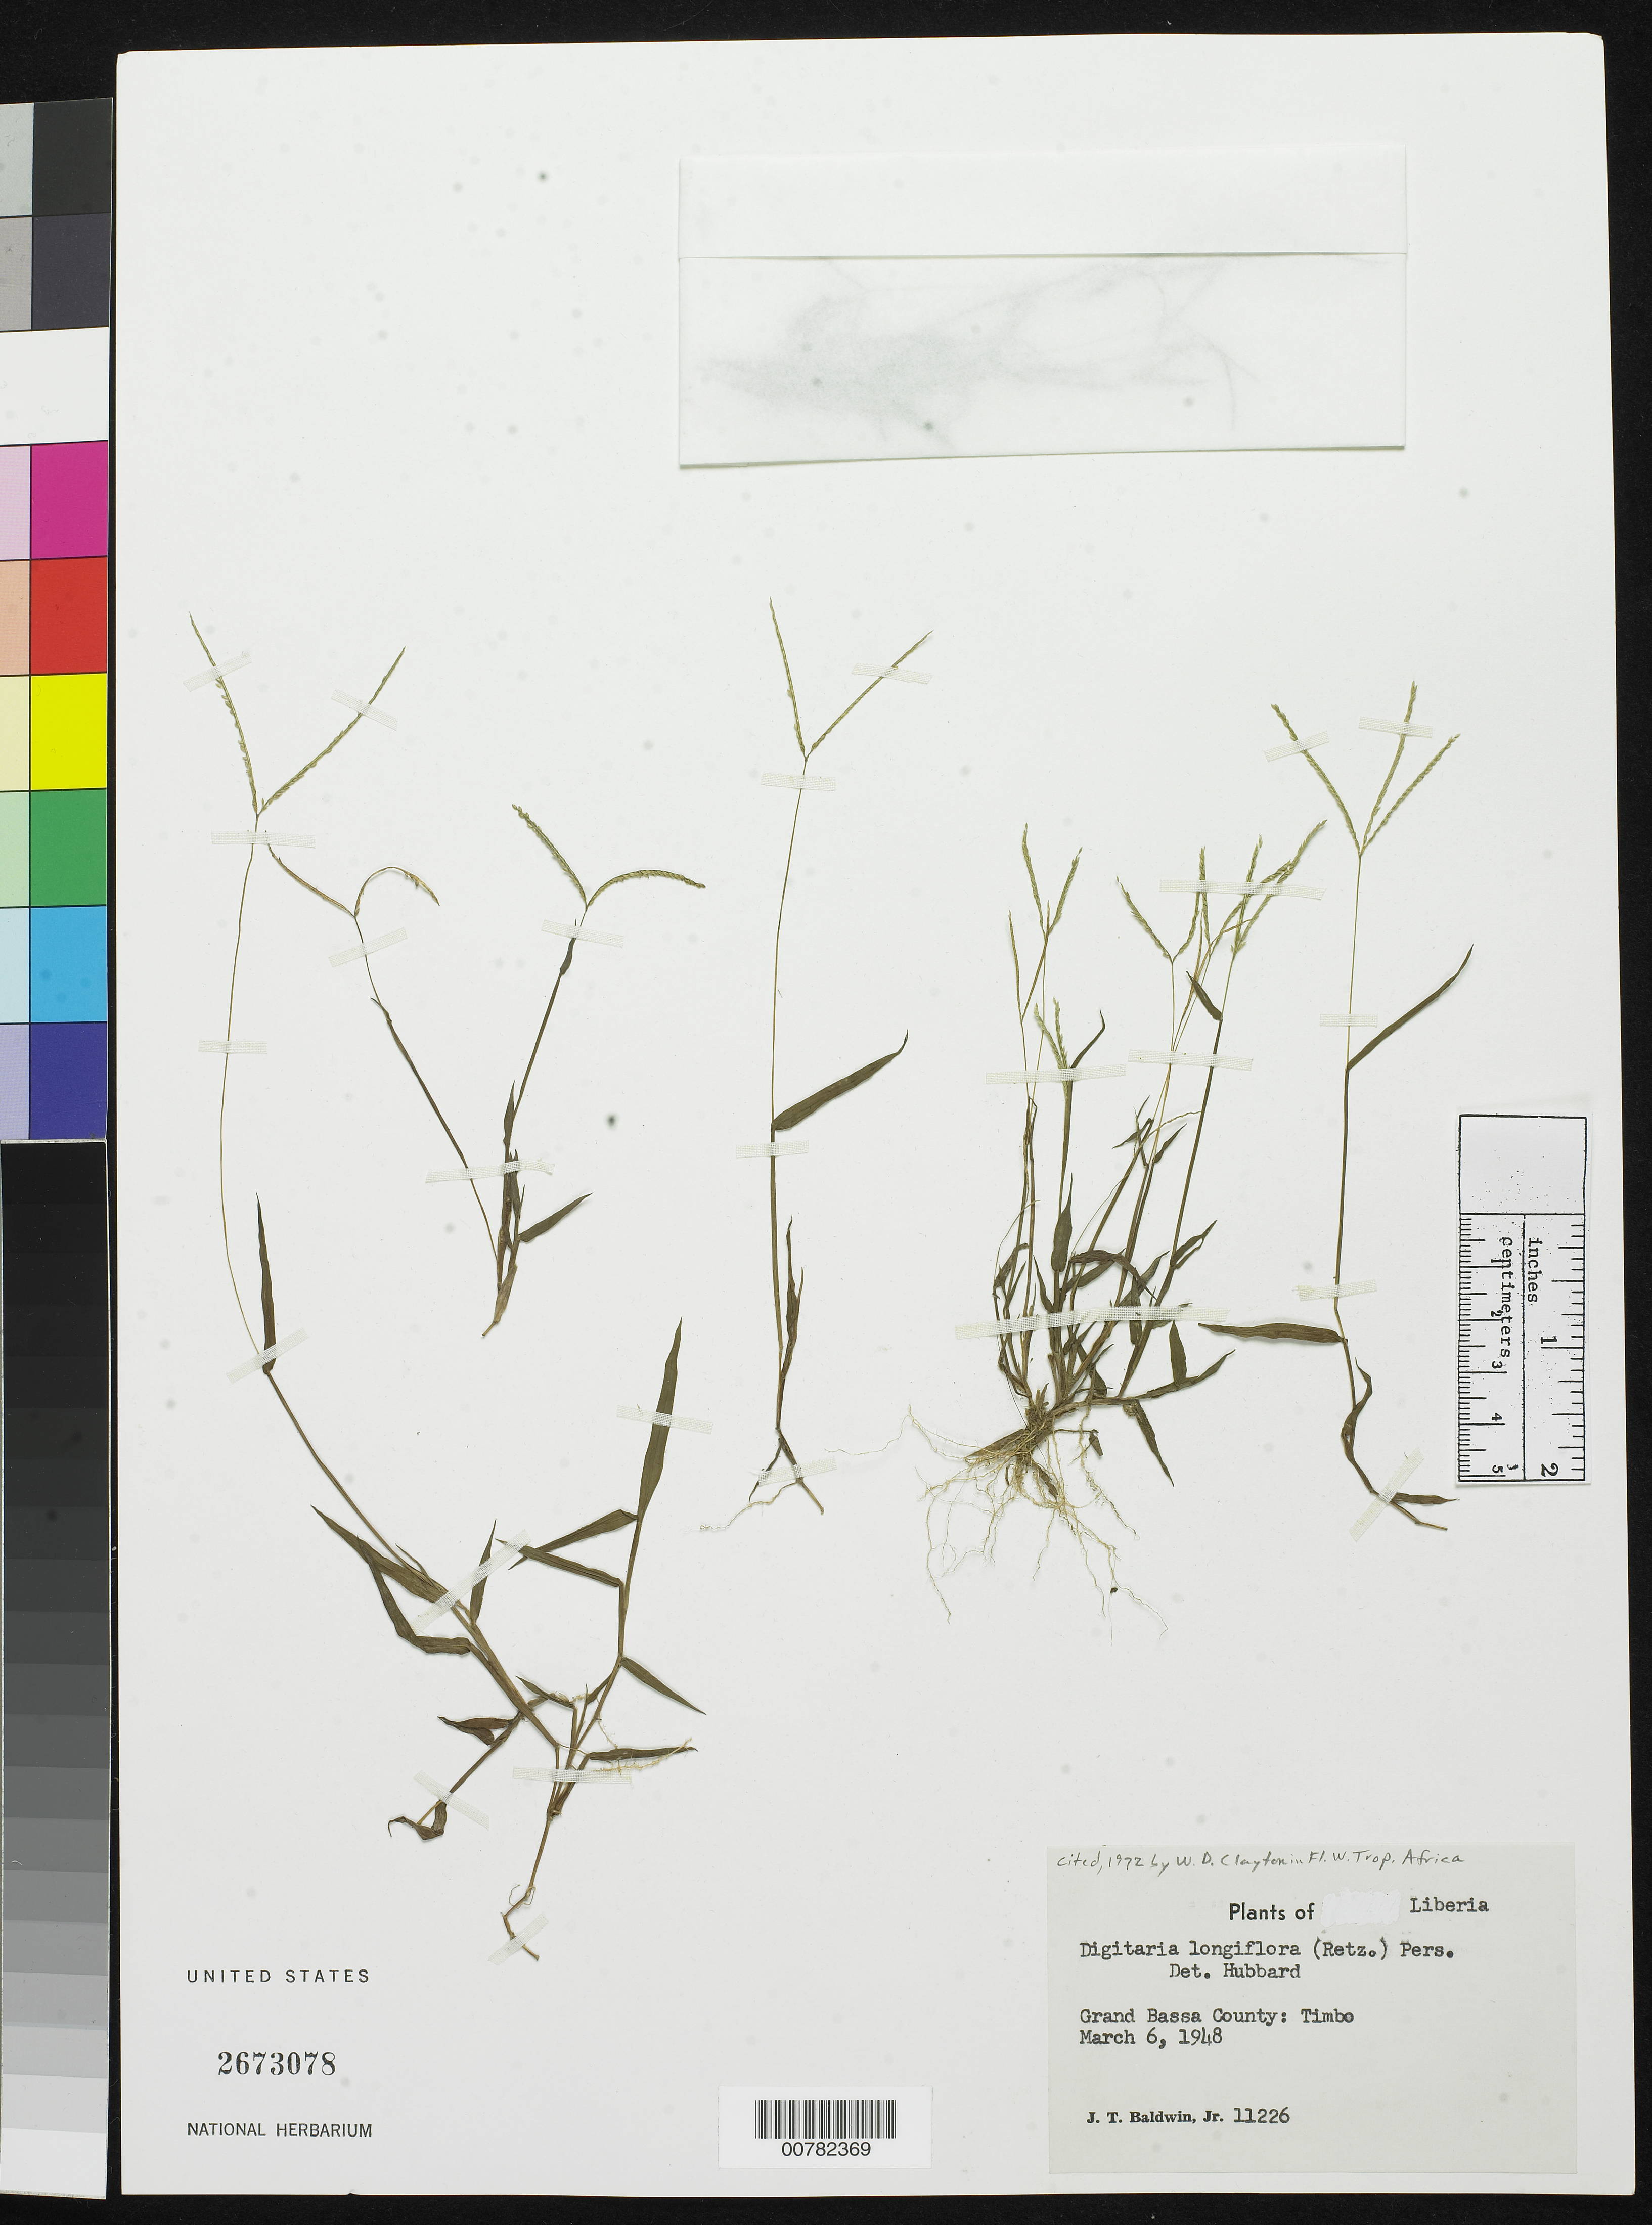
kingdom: Plantae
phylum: Tracheophyta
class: Liliopsida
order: Poales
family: Poaceae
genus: Digitaria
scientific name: Digitaria longiflora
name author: (Retz.) Pers.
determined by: Hubbard, C. E.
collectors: J. T. Baldwin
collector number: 11226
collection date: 1948-03-06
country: Liberia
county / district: Grand Bassa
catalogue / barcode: US 2673078